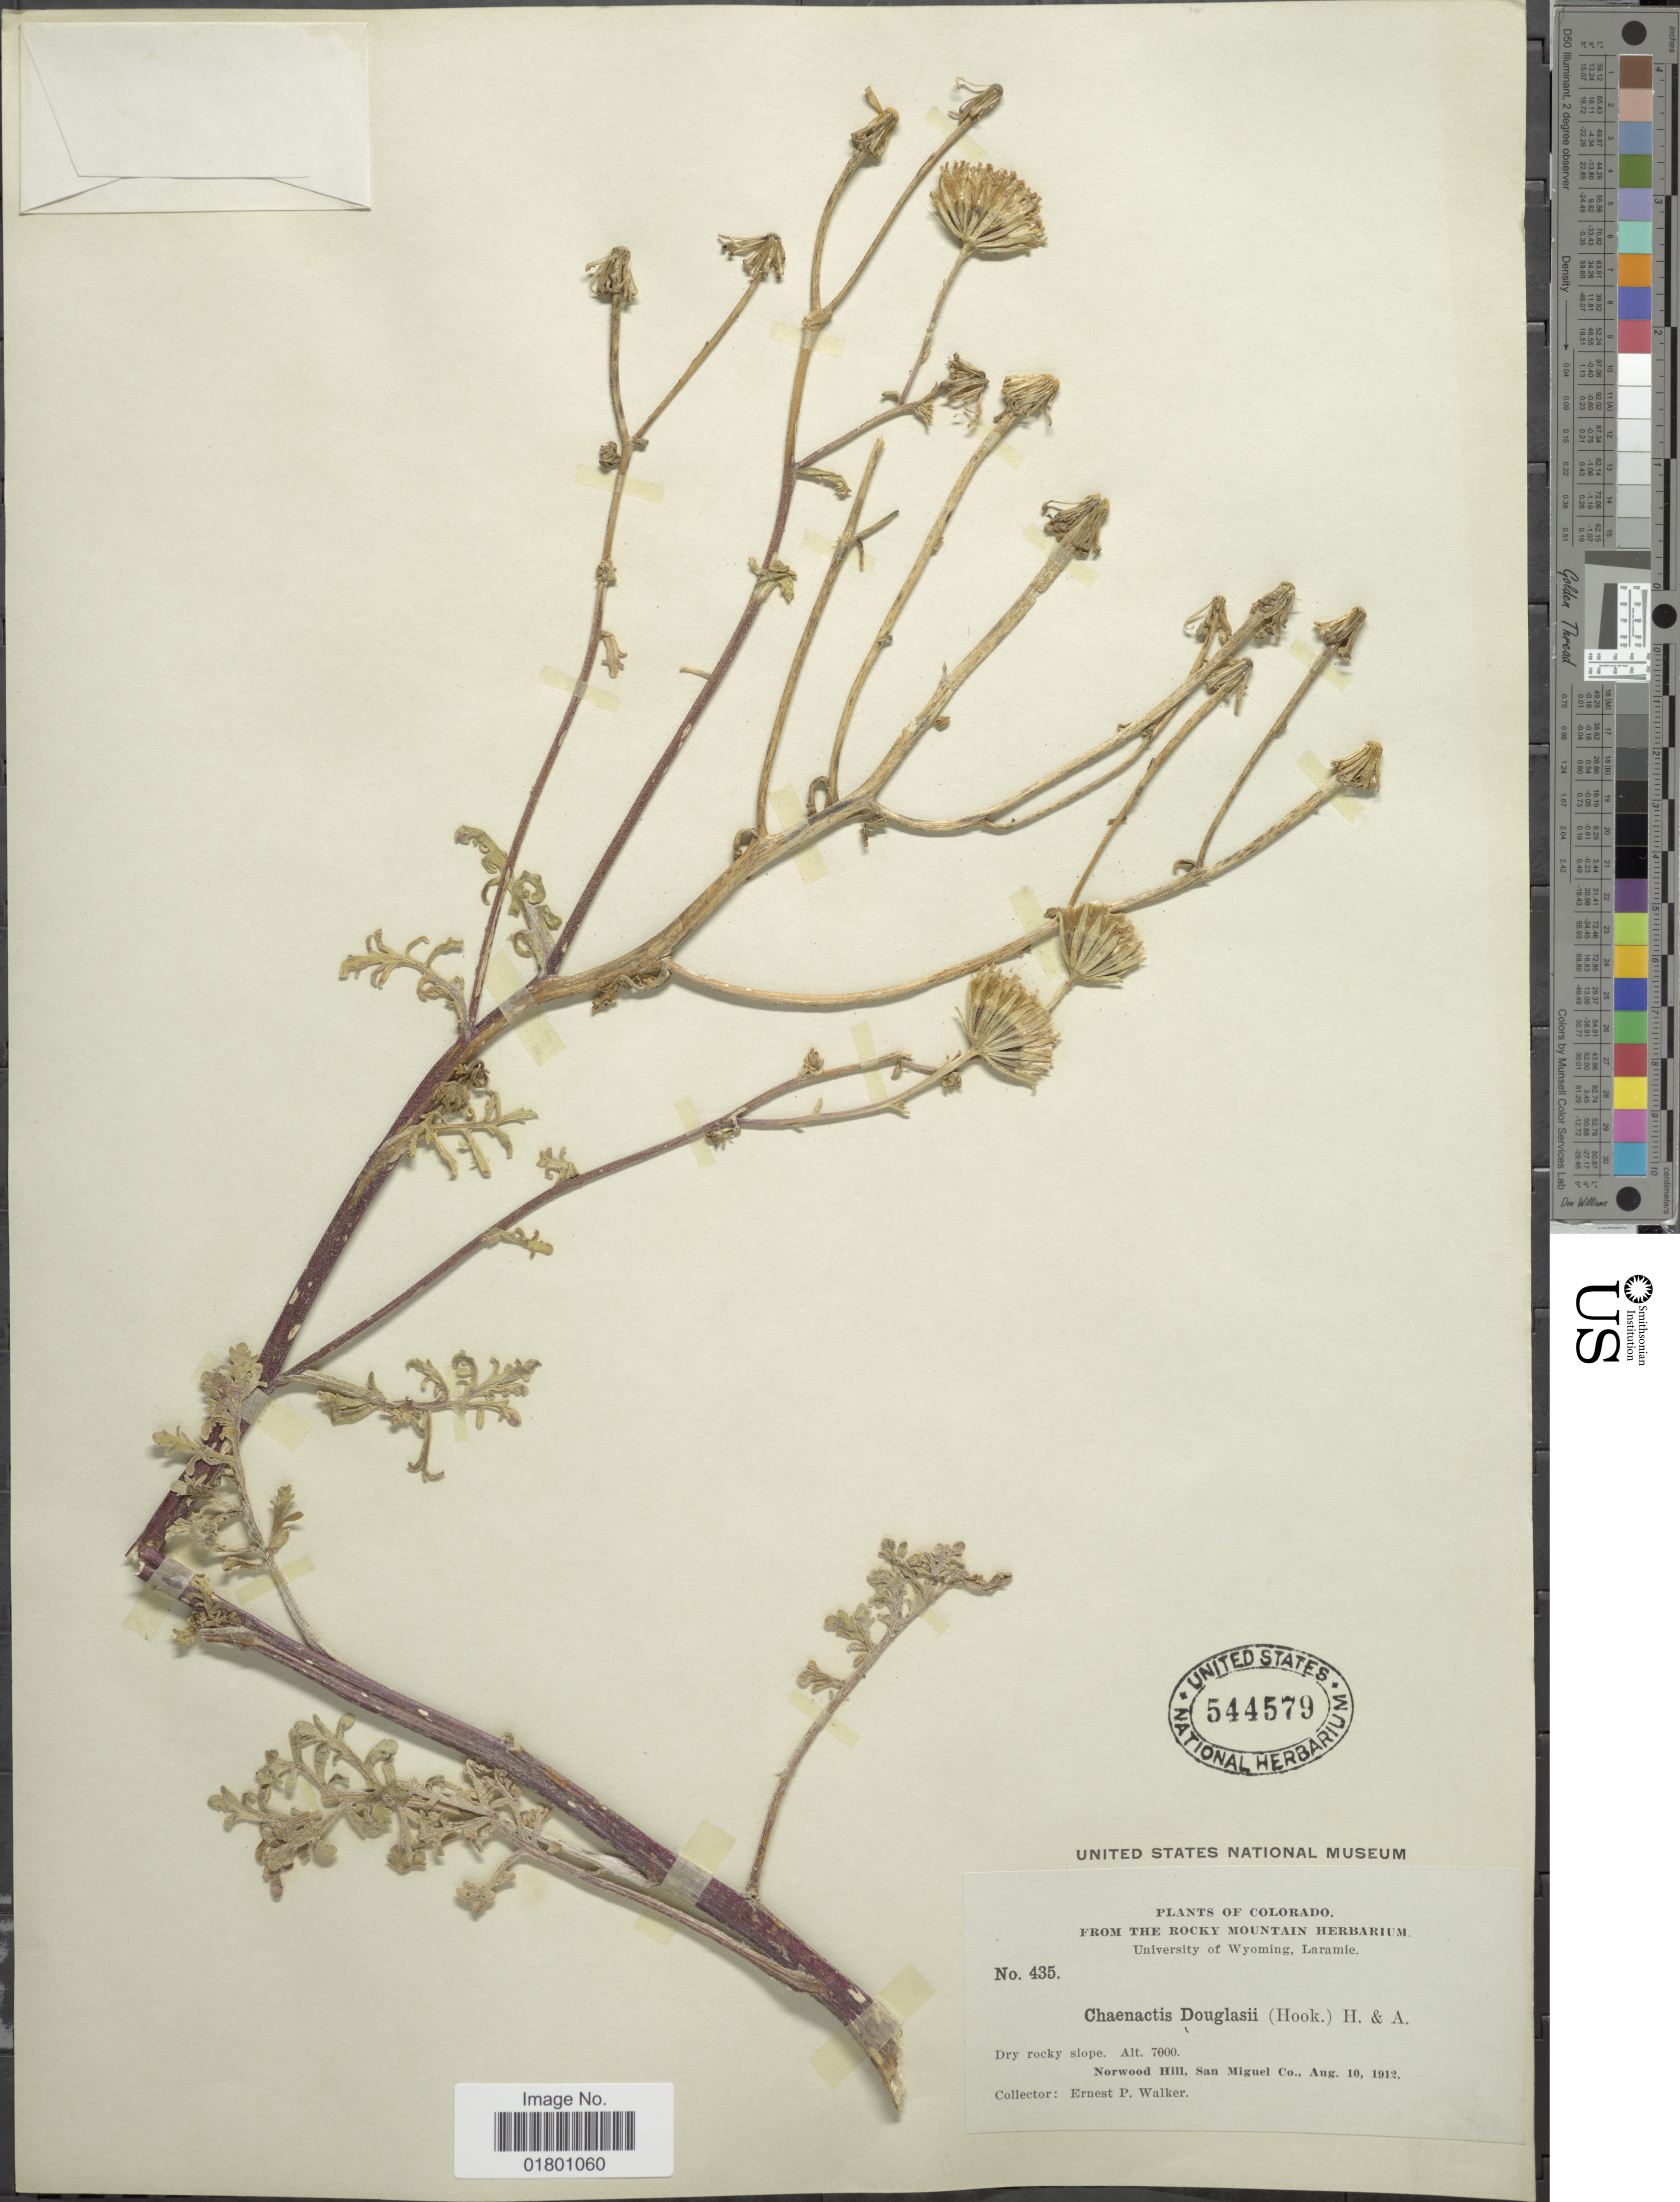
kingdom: Plantae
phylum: Tracheophyta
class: Magnoliopsida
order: Asterales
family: Asteraceae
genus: Chaenactis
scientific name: Chaenactis douglasii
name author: Hook. & Arn.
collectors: E. P. Walker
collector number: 435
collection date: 1912-08-10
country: United States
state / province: Colorado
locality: Dry rocky slope, Norwood Hill, San Miguel Co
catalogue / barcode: US 544579